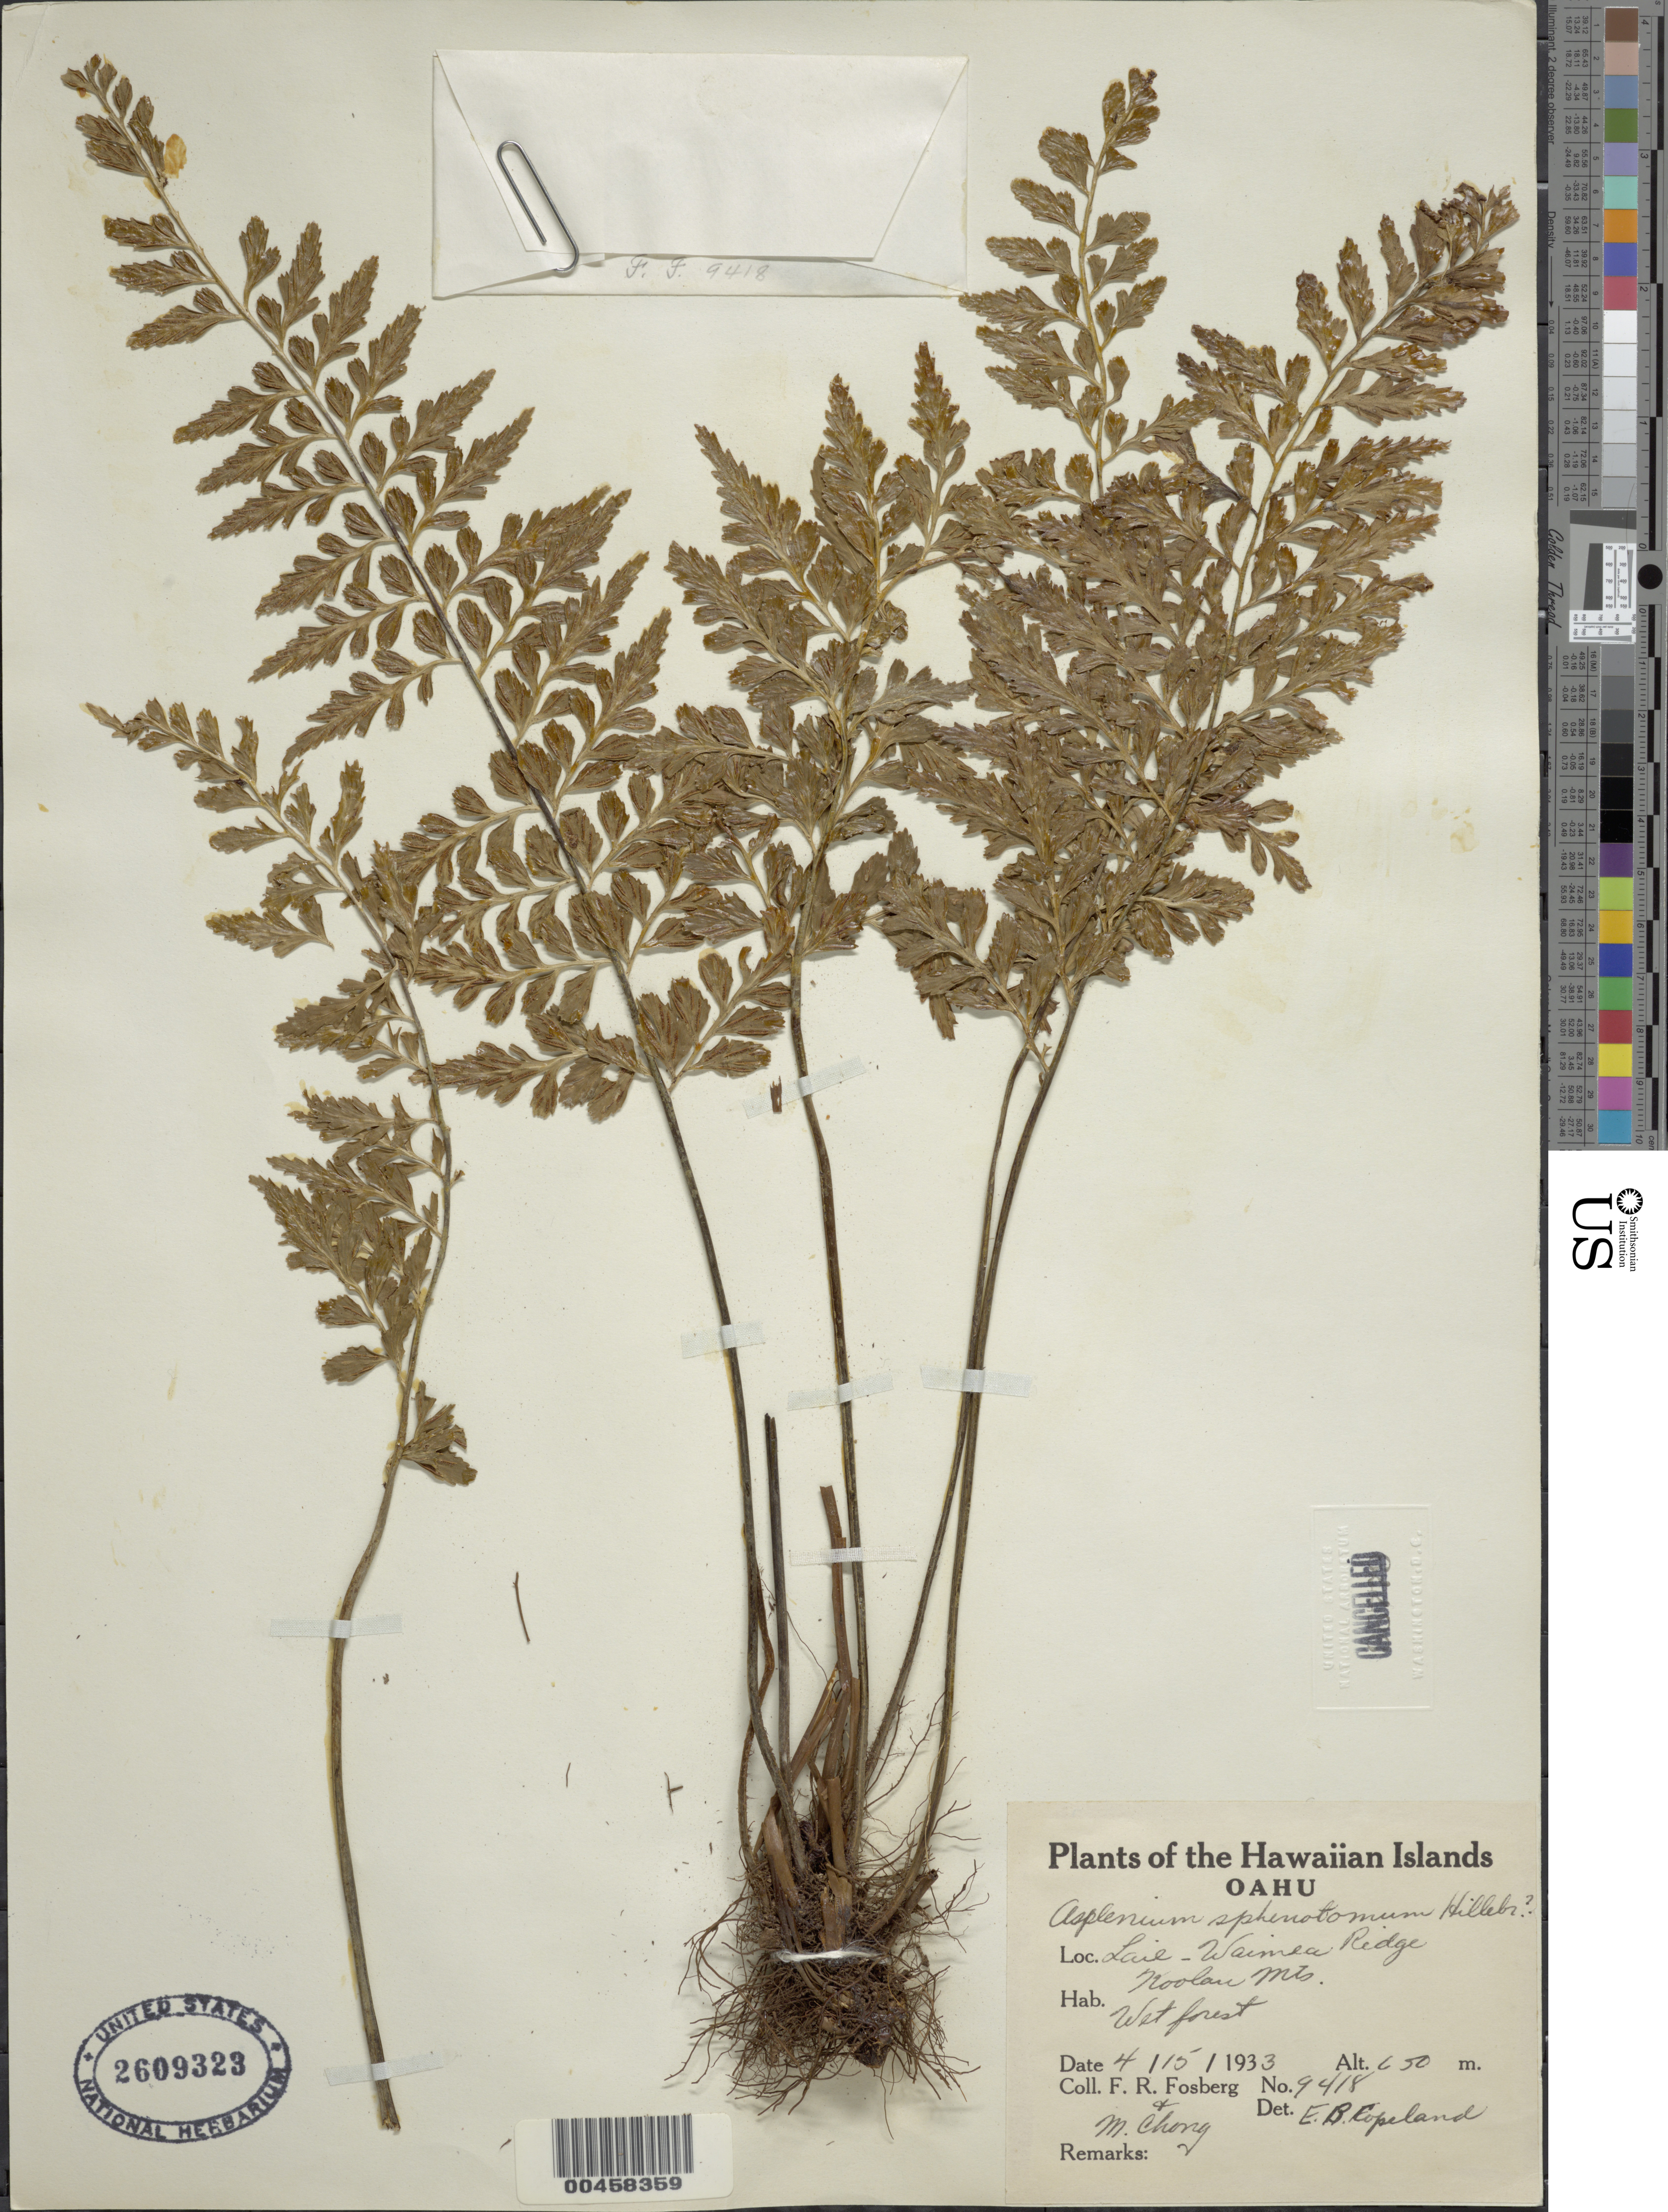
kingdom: Plantae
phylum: Tracheophyta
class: Polypodiopsida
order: Polypodiales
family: Aspleniaceae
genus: Asplenium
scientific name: Asplenium insiticium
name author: Brack. in Wilkes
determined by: Schuettpelz, E., (US), Smithsonian Institution - National Museum of Natural History (UNITED STATES)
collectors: F. R. Fosberg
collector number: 9418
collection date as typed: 15 Apr 1933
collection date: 1933-04-15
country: United States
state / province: Hawaii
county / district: Honolulu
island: Oahu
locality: Laie - Waimea Ridge, Koolau Mts.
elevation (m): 650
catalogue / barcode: US 2609323